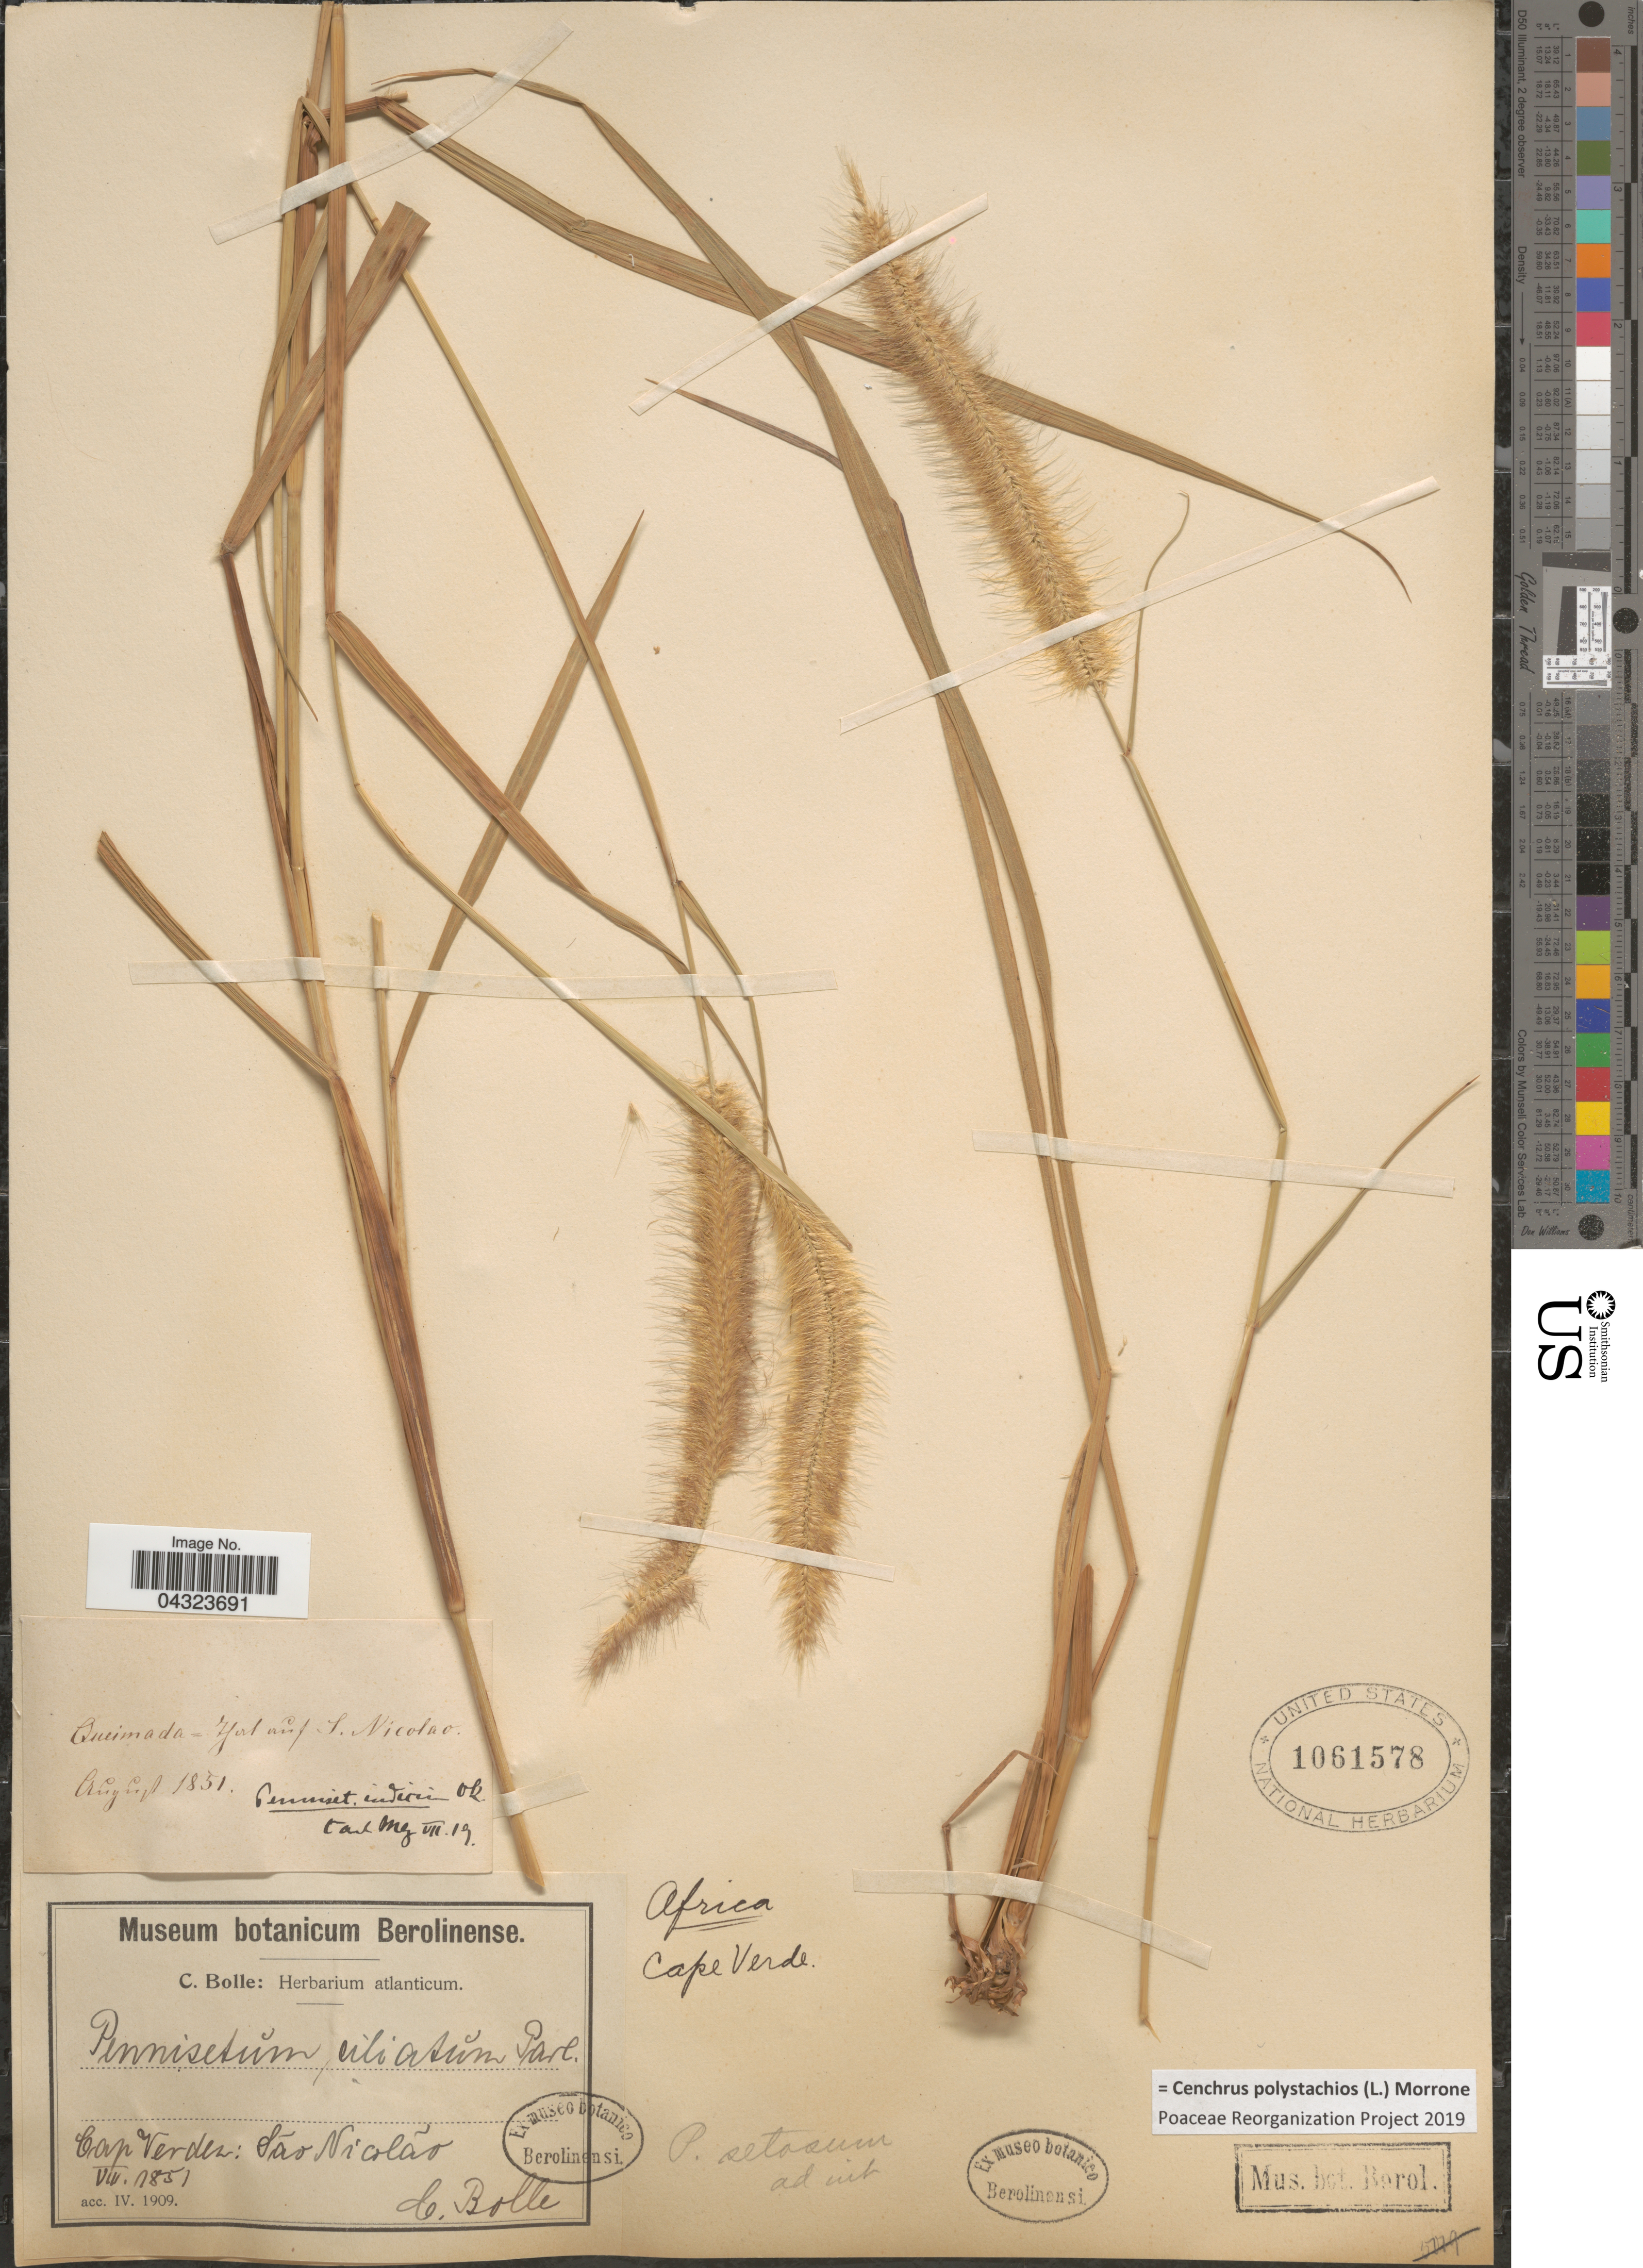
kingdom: Plantae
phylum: Tracheophyta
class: Liliopsida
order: Poales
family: Poaceae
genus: Cenchrus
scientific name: Cenchrus polystachios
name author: (L.) Morrone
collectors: C. A. Bolle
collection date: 1851-08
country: Cape Verde Islands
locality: Cap Verdez: São Nicolão.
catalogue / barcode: US 1061578